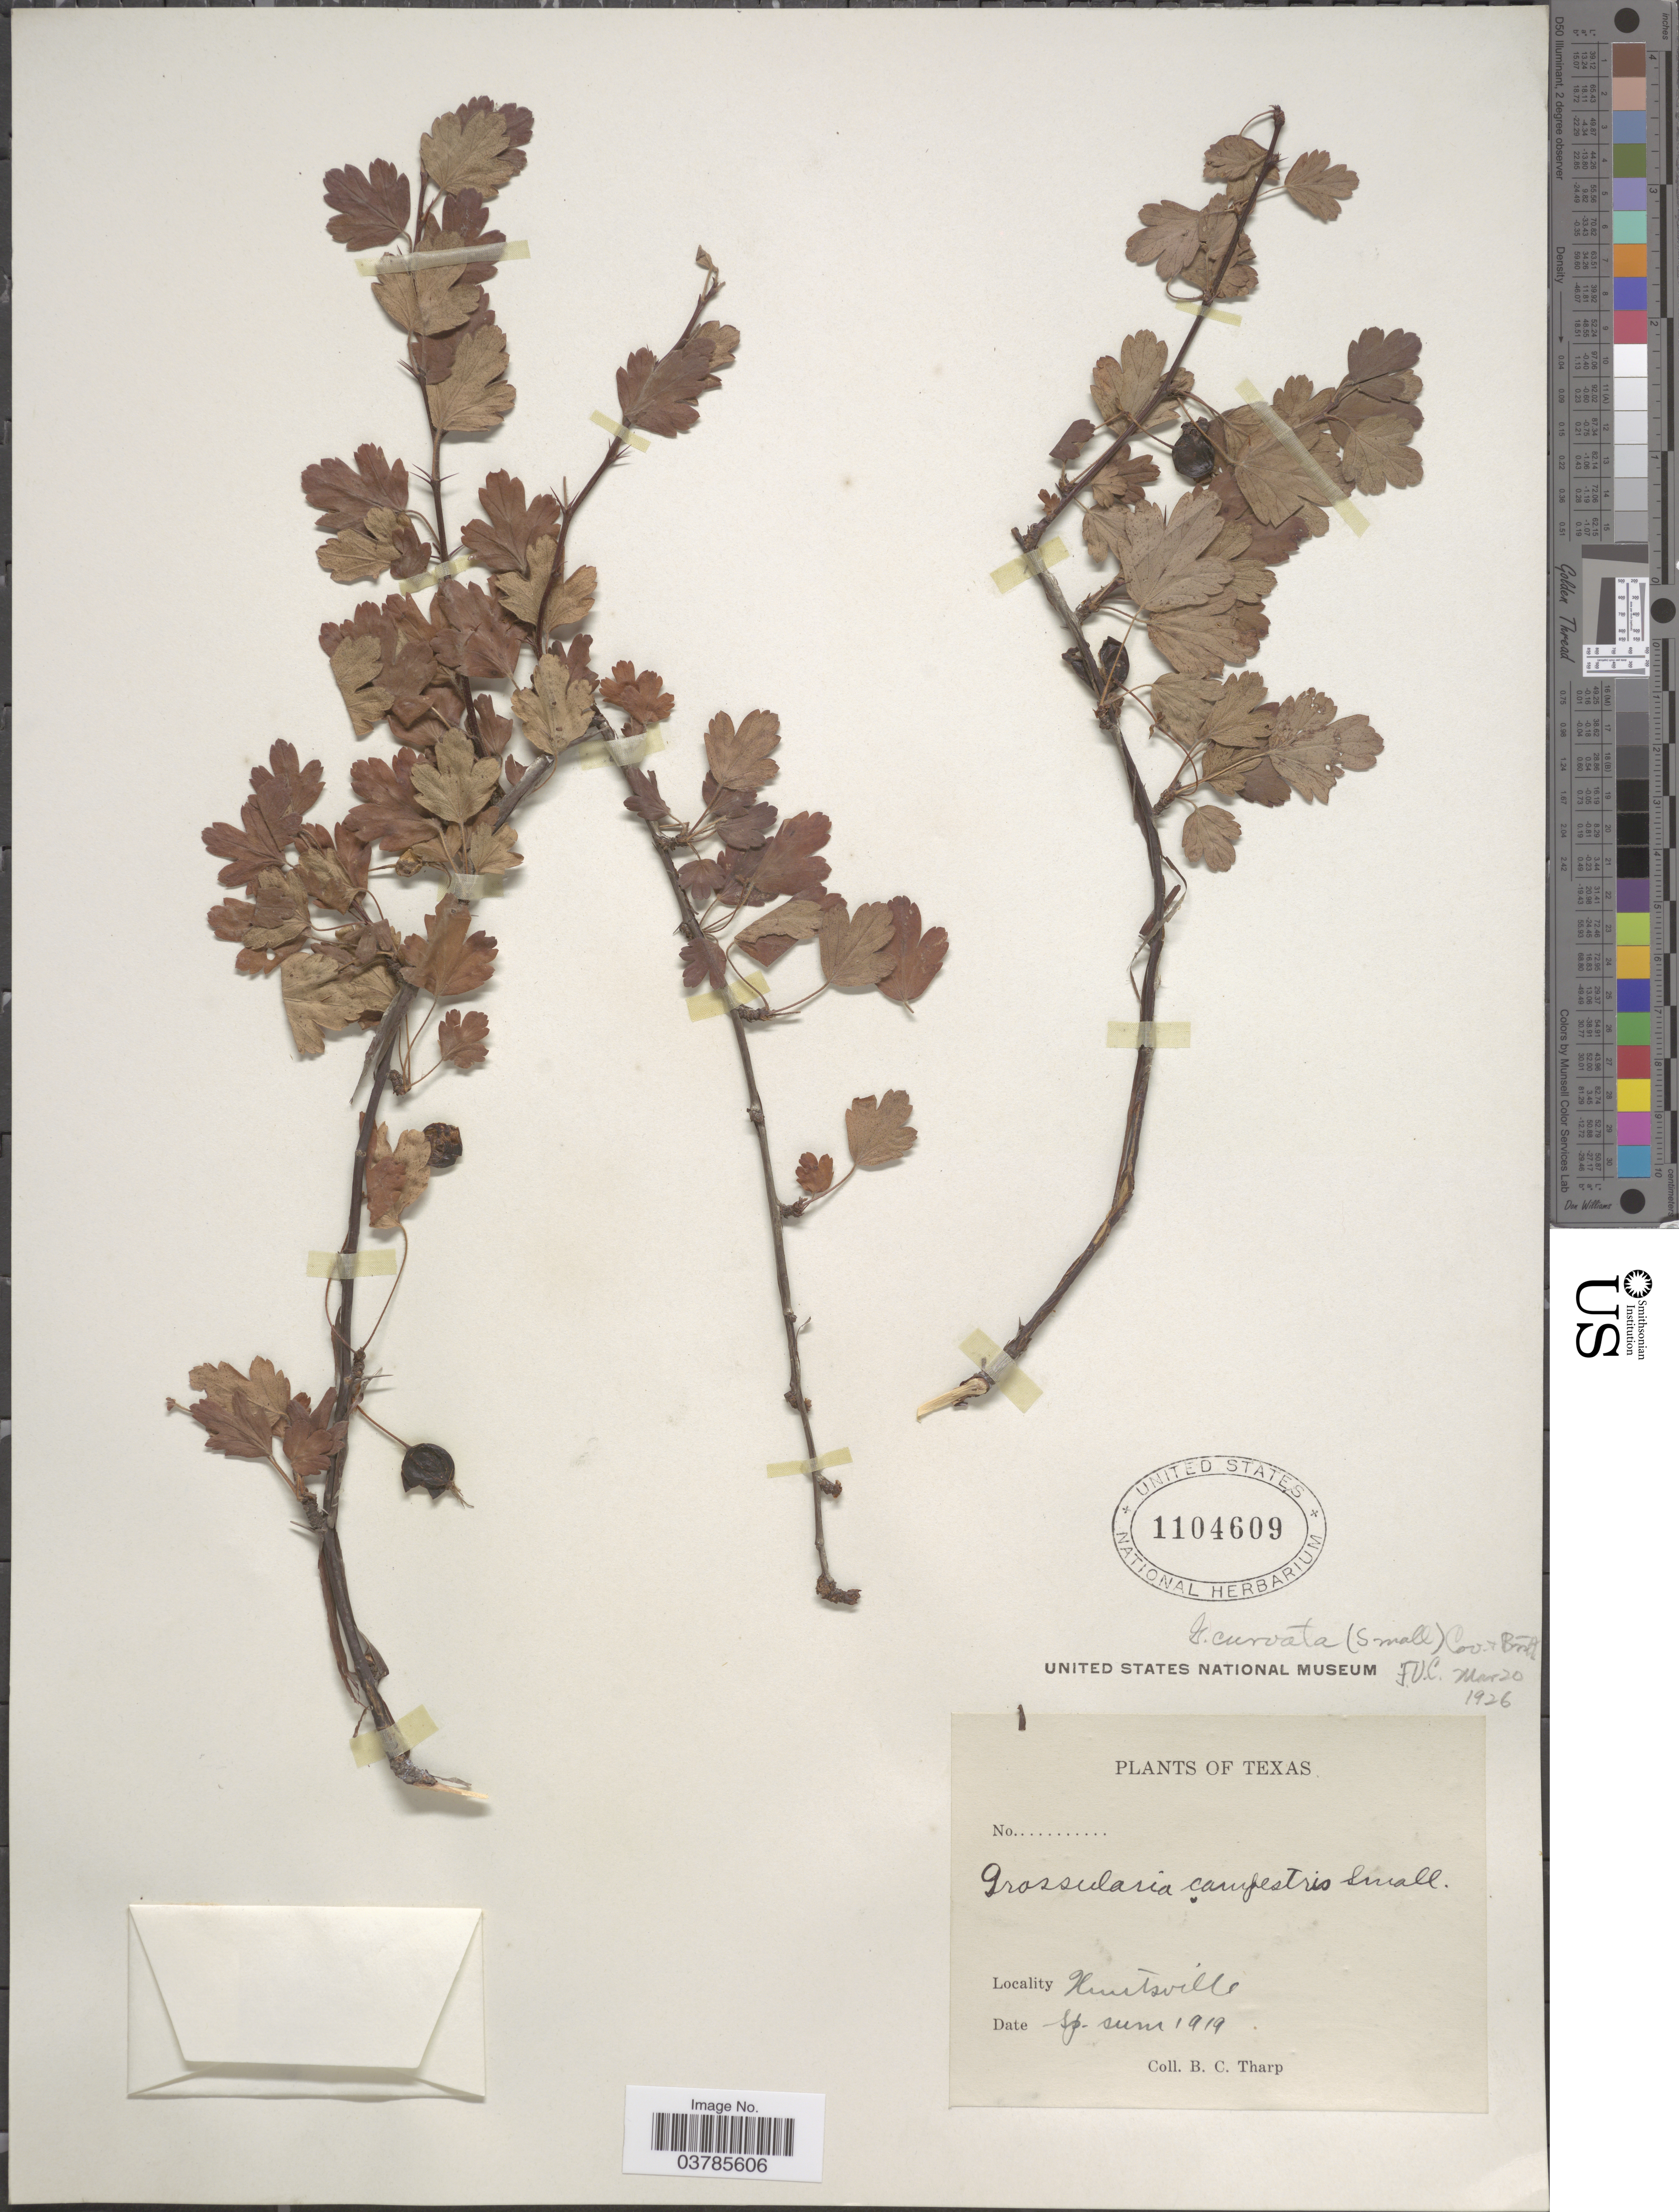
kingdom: Plantae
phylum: Tracheophyta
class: Magnoliopsida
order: Saxifragales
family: Grossulariaceae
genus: Ribes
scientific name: Ribes curvatum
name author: Small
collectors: B. C. Tharp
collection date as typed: sp. sum 1919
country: United States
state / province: Texas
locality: Huntsville.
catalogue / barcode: US 1104609